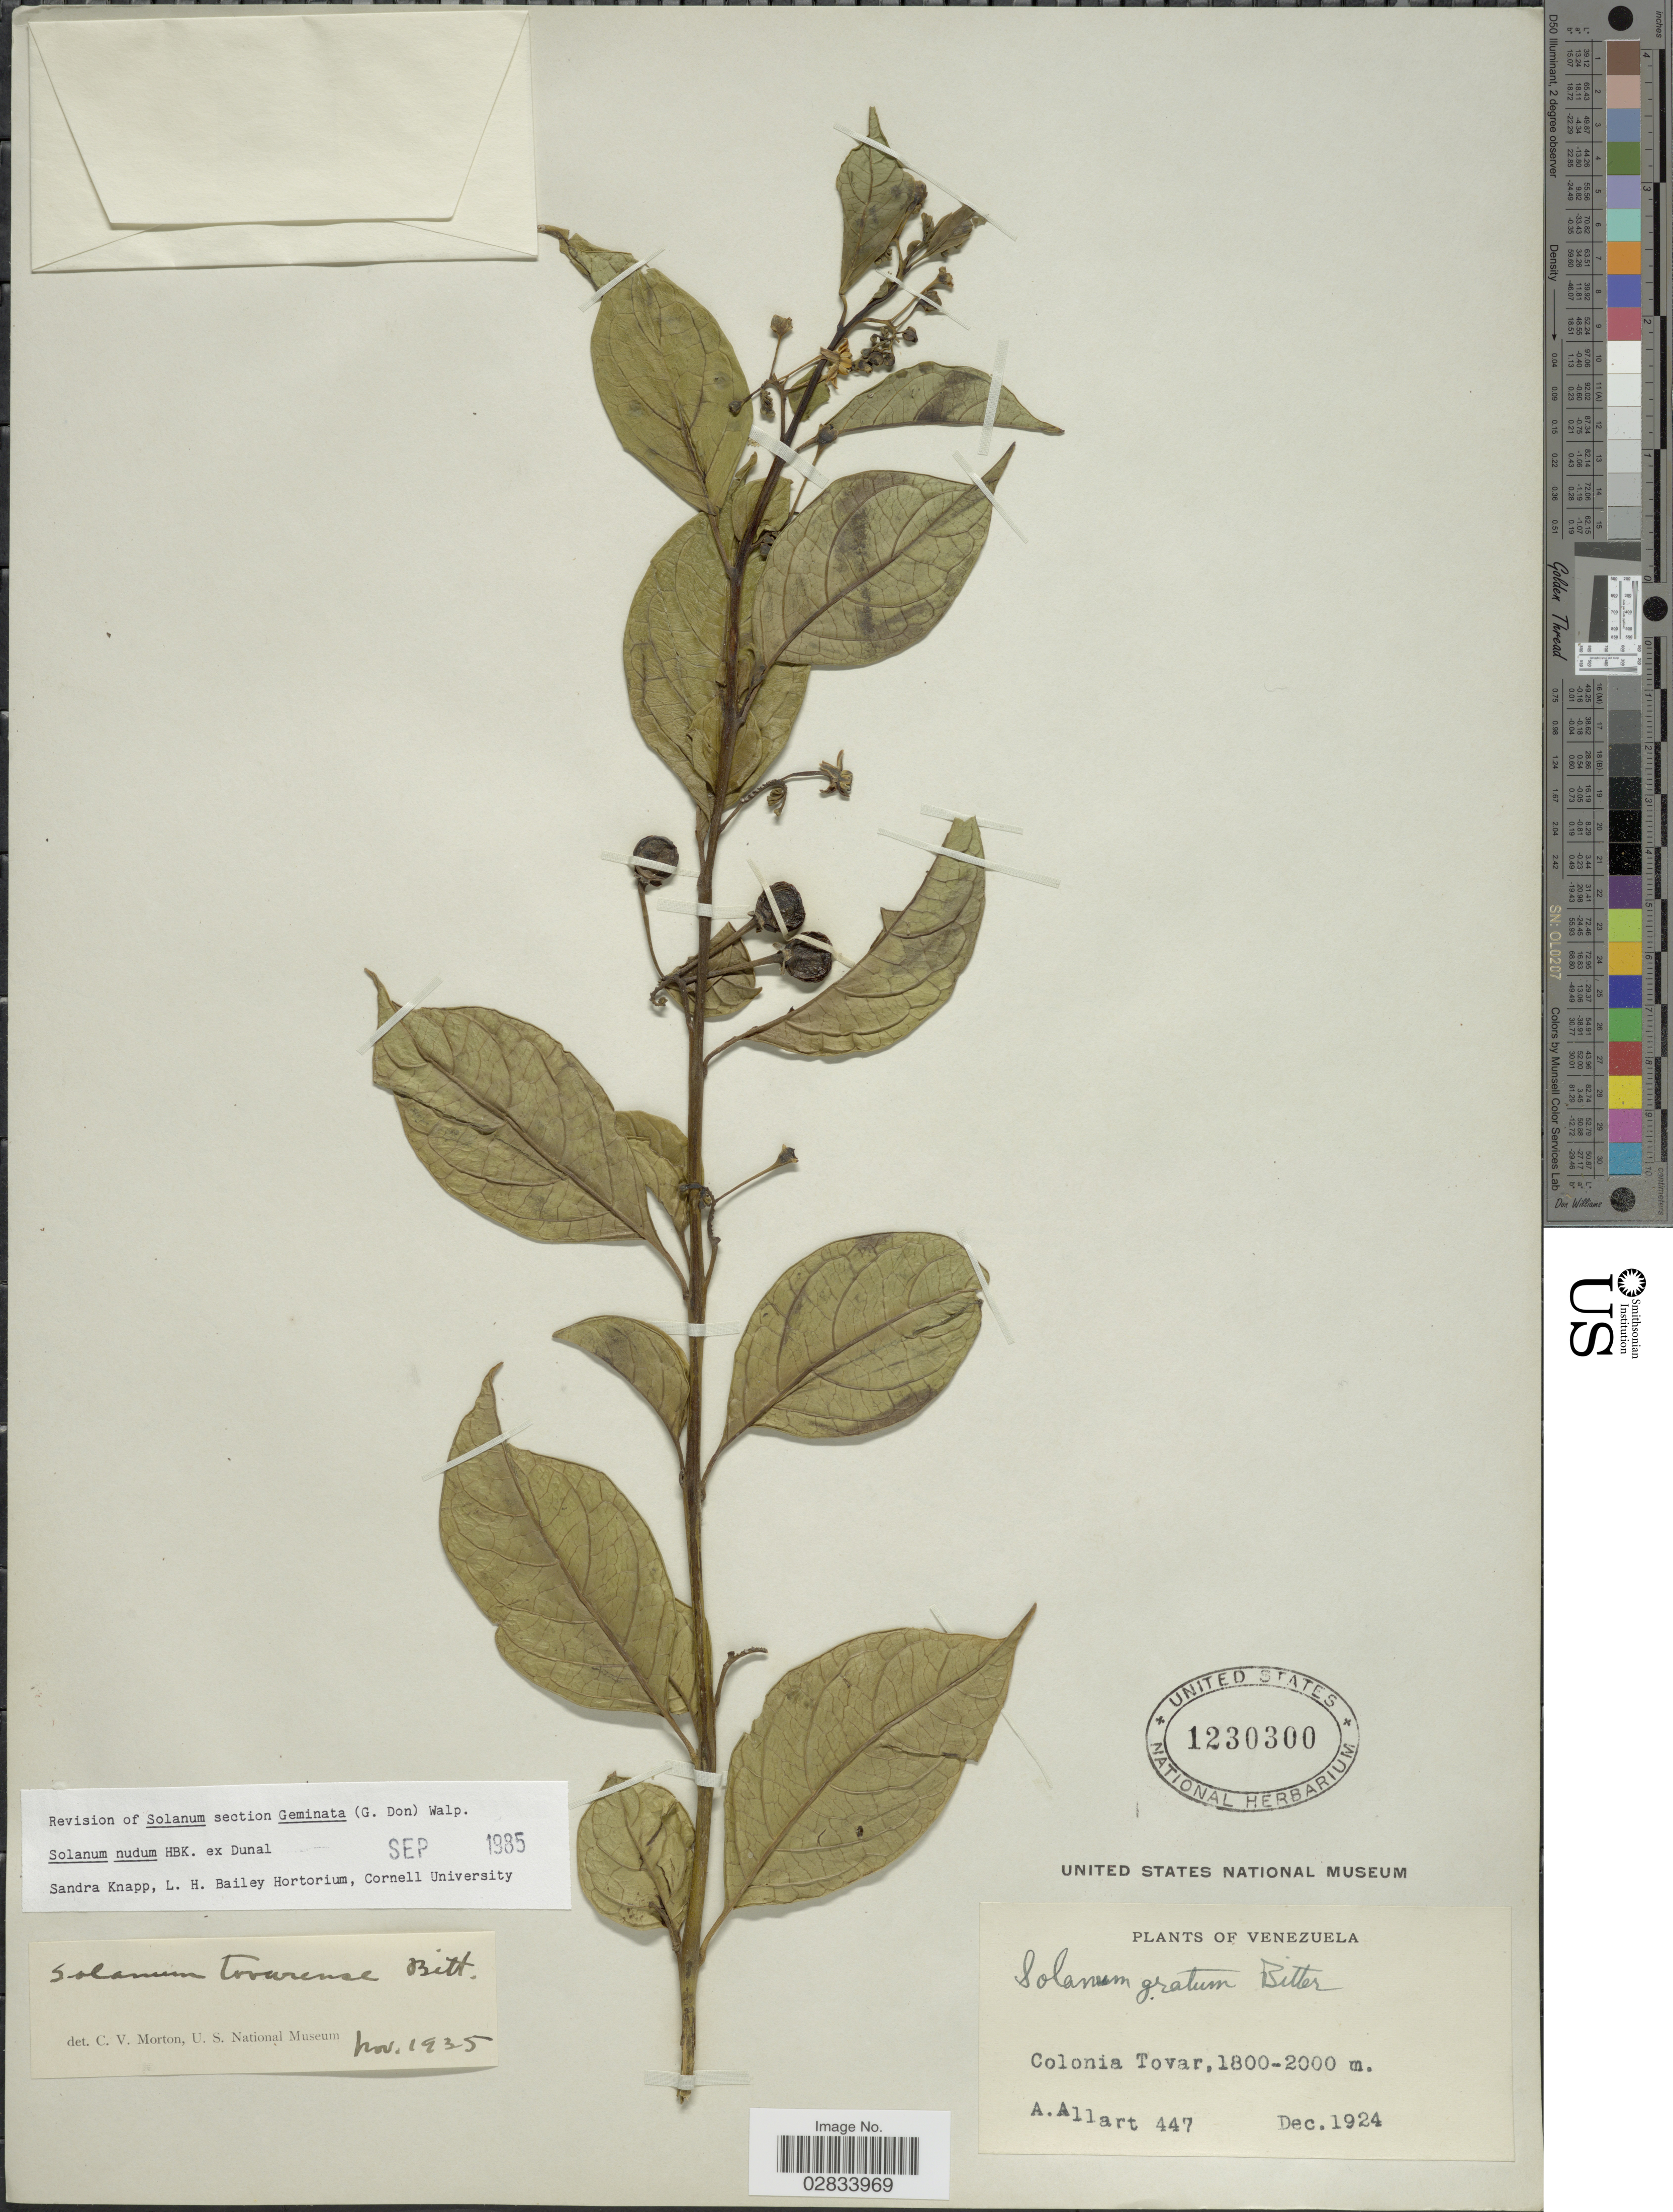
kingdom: Plantae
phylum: Tracheophyta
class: Magnoliopsida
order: Solanales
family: Solanaceae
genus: Solanum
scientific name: Solanum nudum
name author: Dunal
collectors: A. Allart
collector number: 447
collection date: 1924-12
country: Venezuela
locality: Colonia Tovar.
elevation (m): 1800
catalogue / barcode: US 1230300